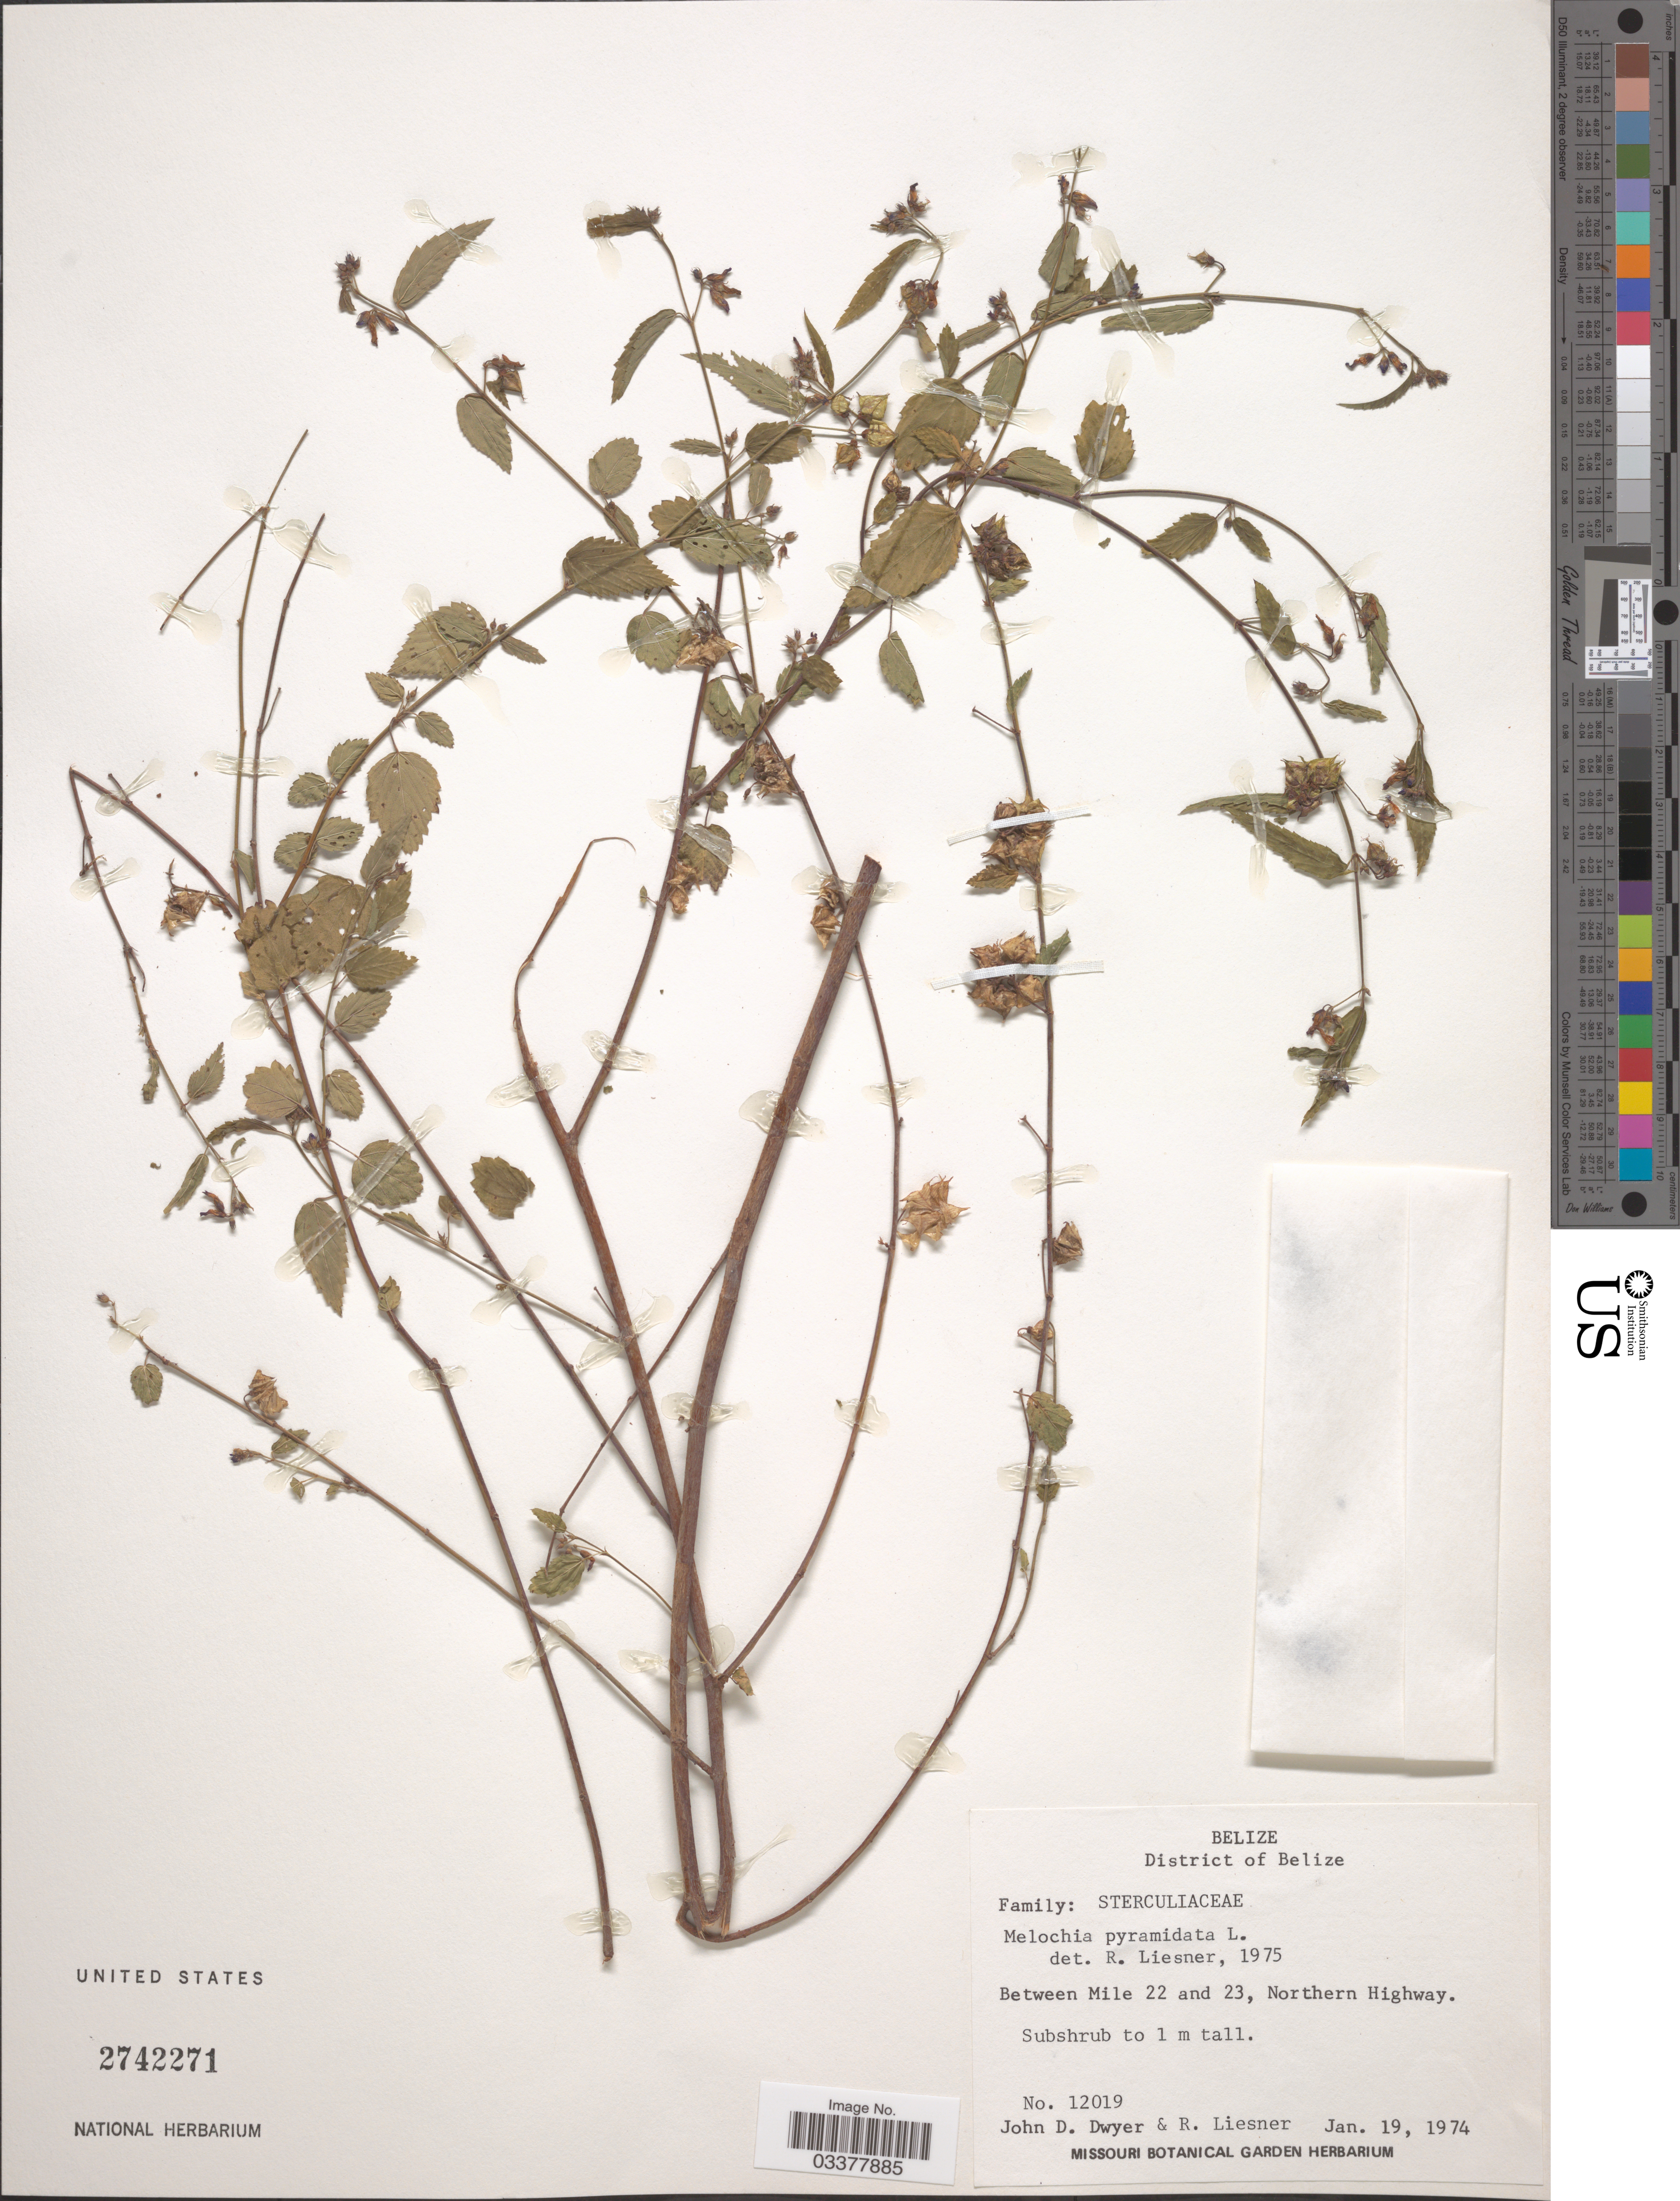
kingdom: Plantae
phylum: Tracheophyta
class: Magnoliopsida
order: Malvales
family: Malvaceae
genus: Melochia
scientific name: Melochia pyramidata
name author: L.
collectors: J. D. Dwyer & R. L. Liesner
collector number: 12019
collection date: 1974-01-19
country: Belize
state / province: Belize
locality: District of Belize. Between Mile 22 and 23, Northern Highway.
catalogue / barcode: US 2742271